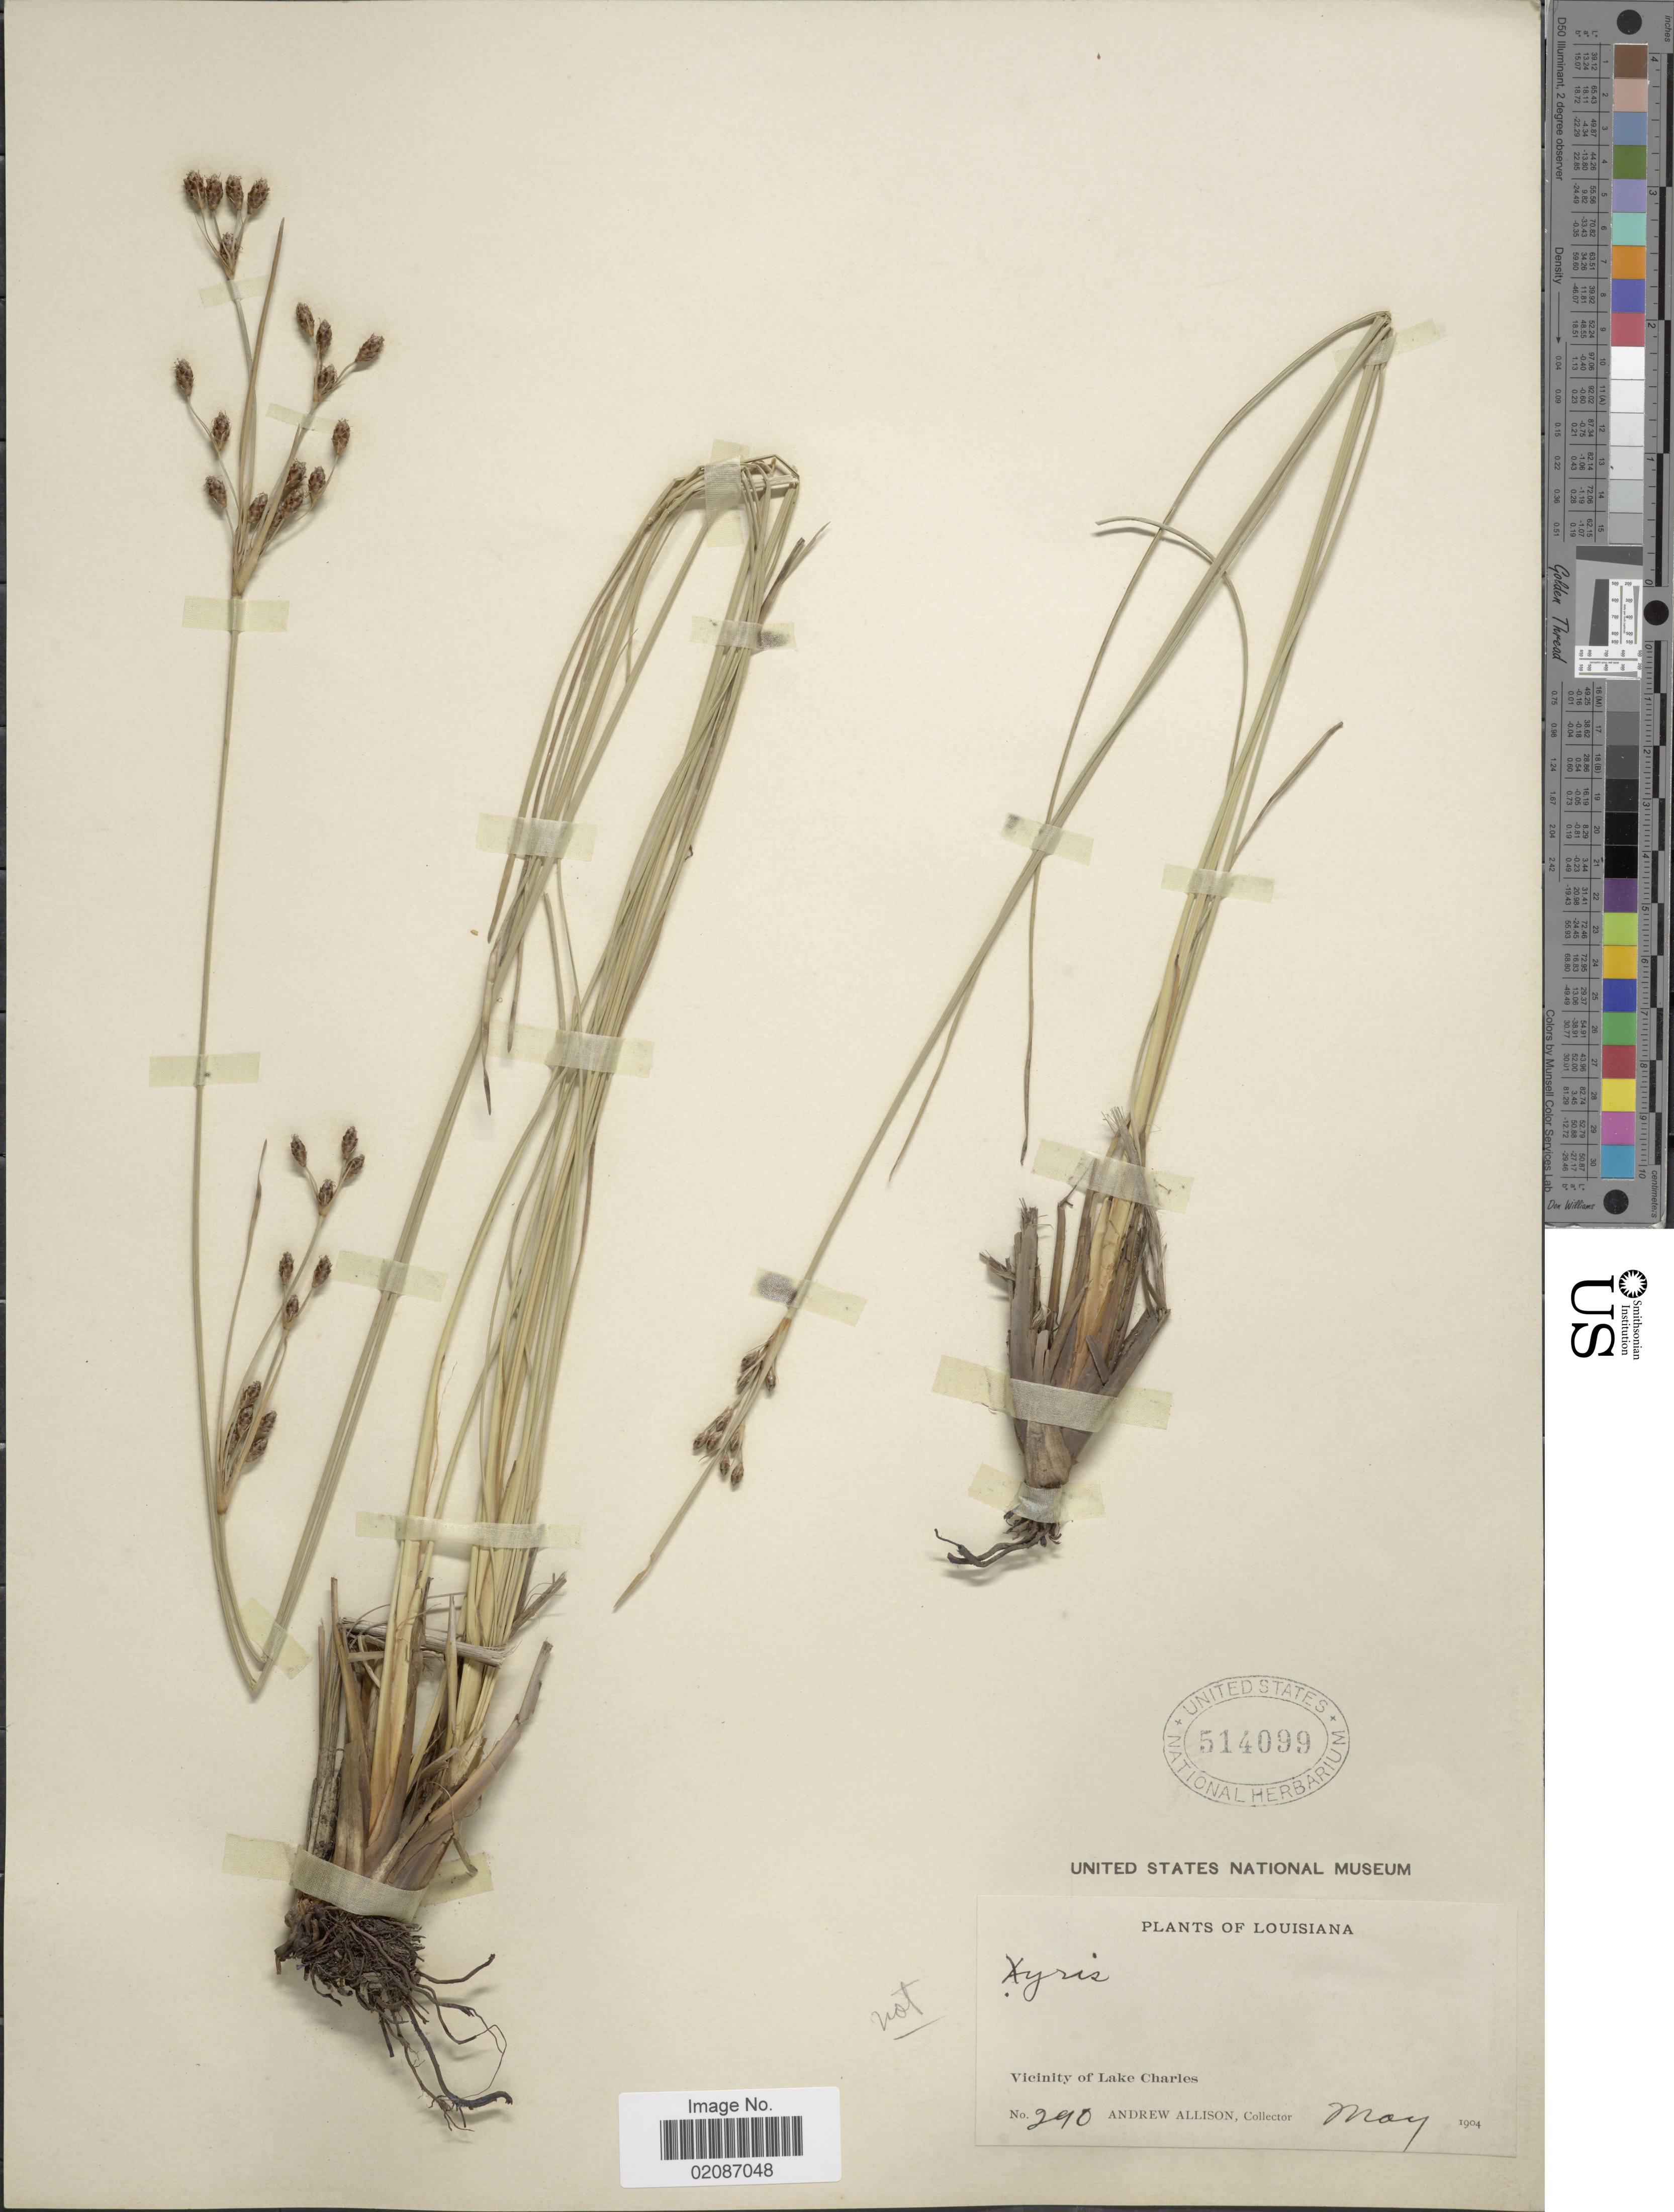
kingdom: Plantae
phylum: Tracheophyta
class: Liliopsida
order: Poales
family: Cyperaceae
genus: Fimbristylis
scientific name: Fimbristylis spadicea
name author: (L.) Vahl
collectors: A. Allison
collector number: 290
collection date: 1904-05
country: United States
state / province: Louisiana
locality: Vicinity of Lake Charles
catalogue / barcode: US 514099